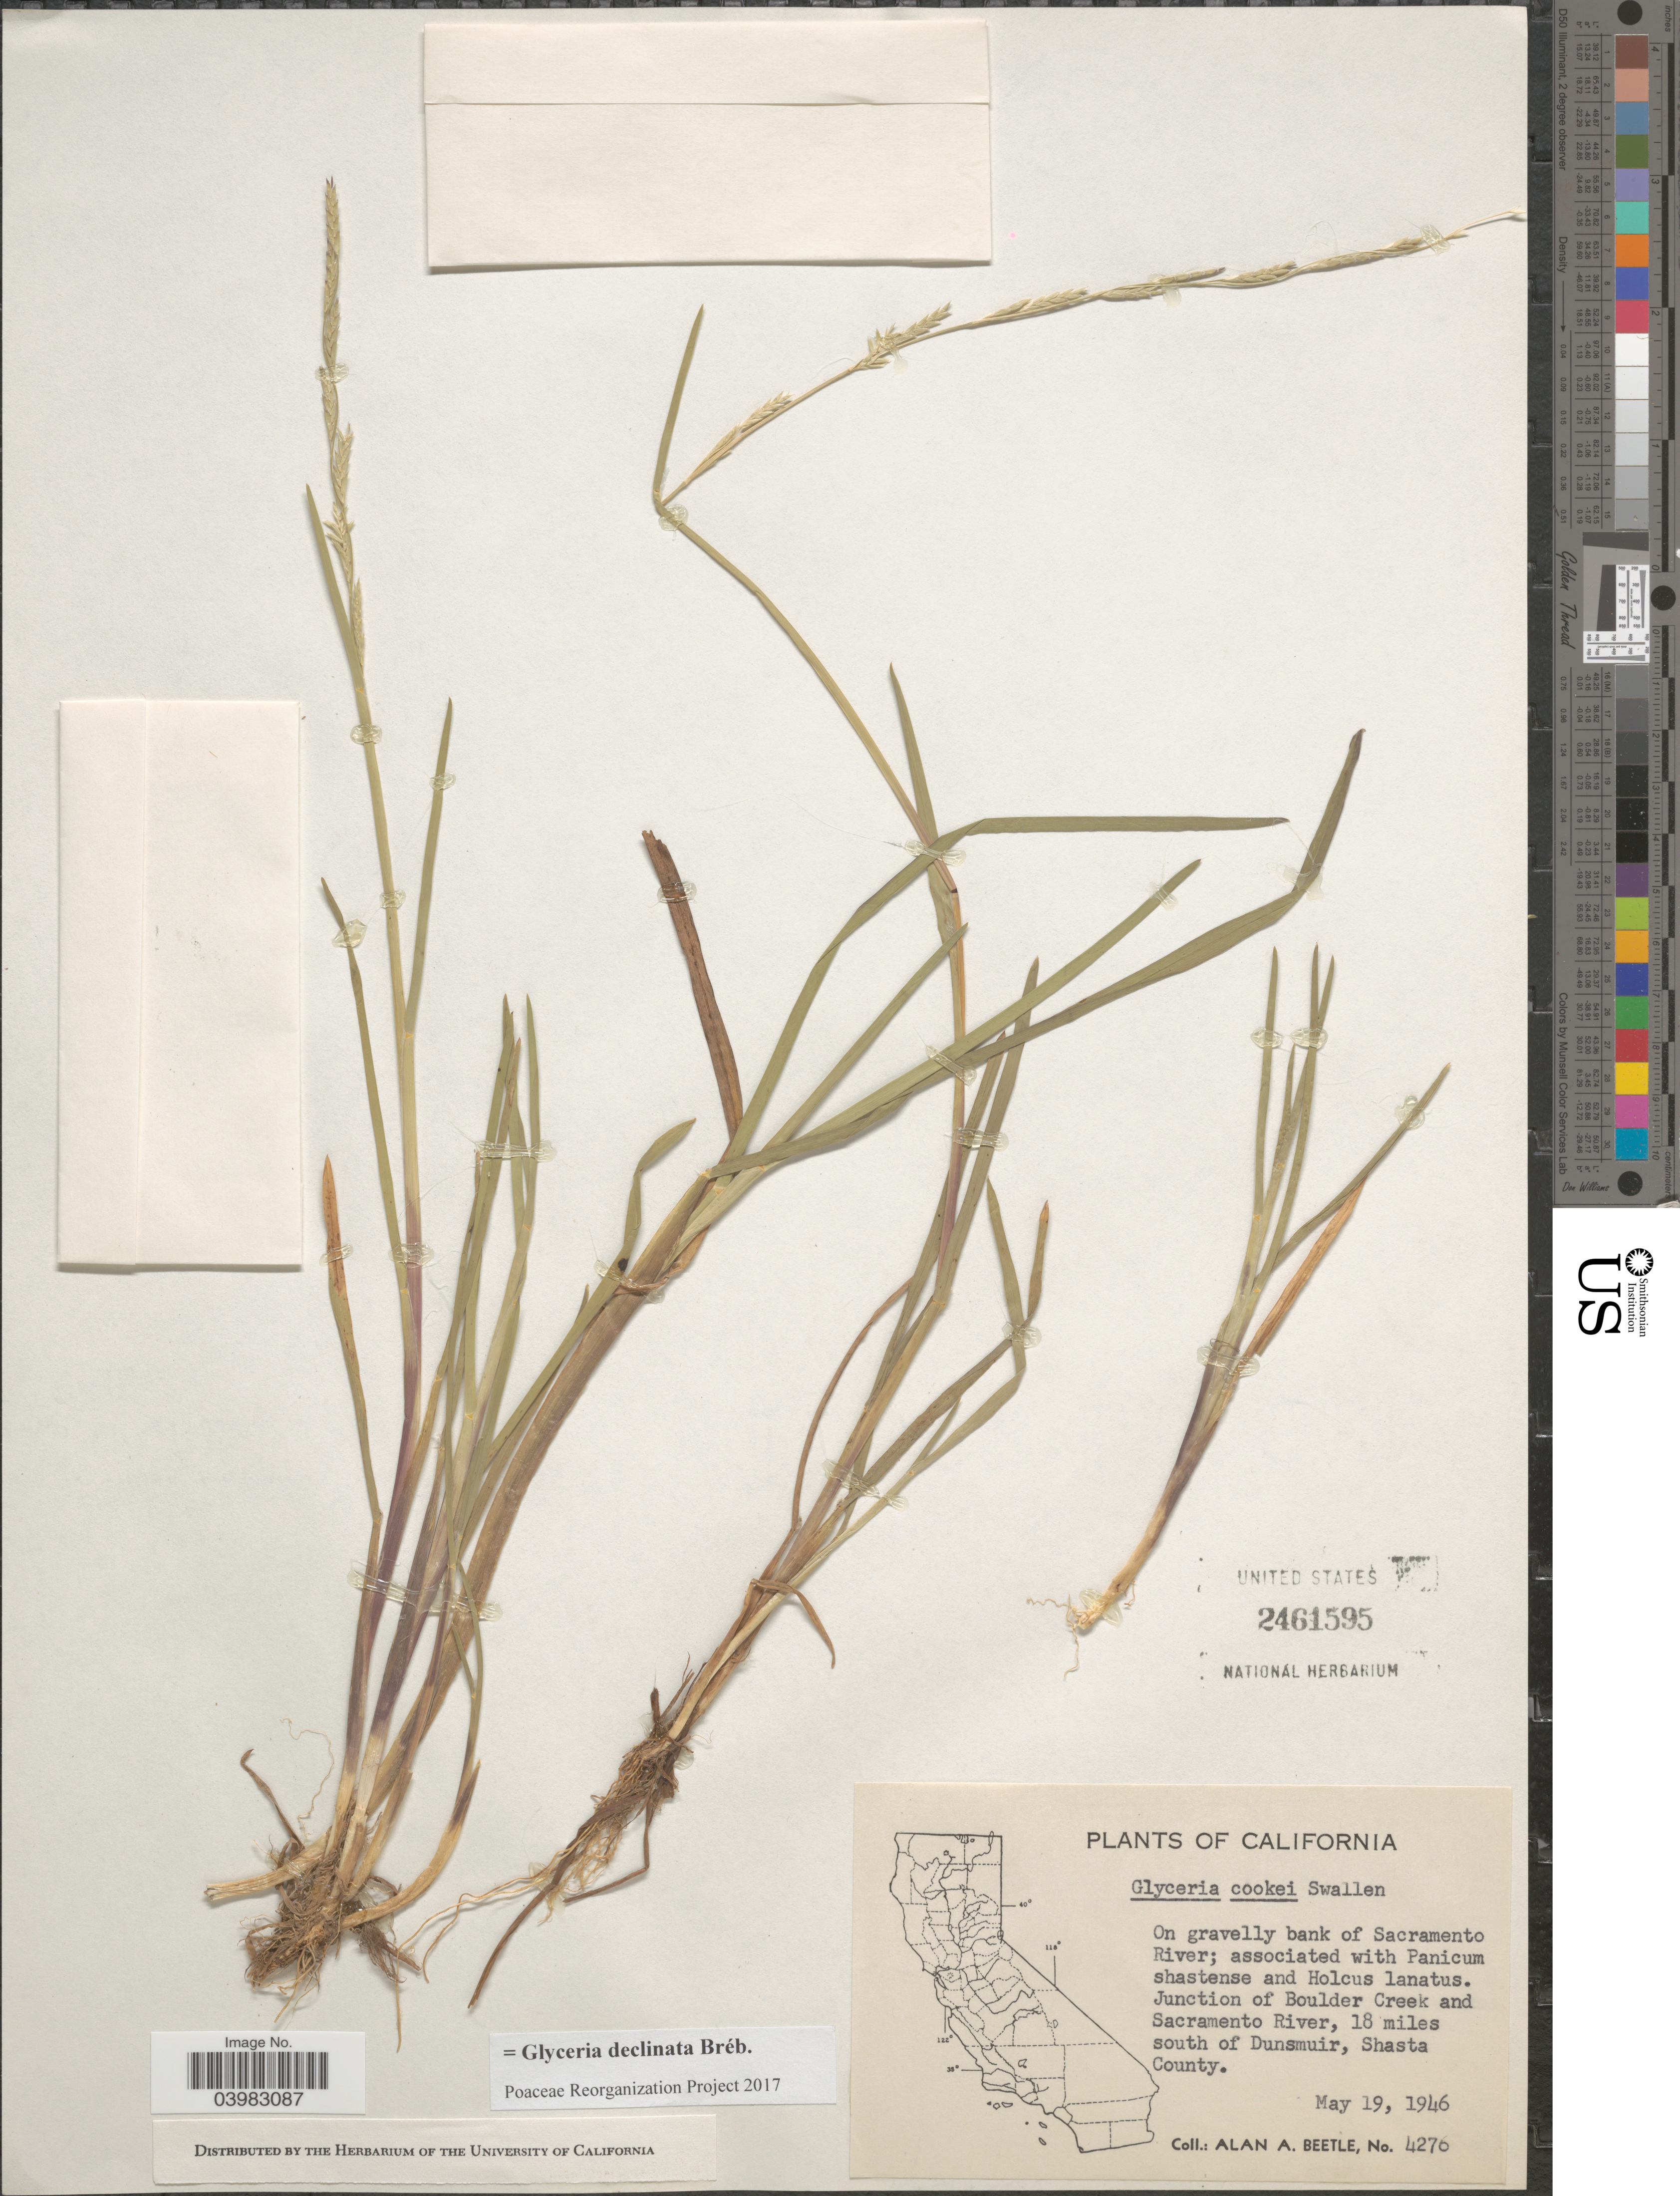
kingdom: Plantae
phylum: Tracheophyta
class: Liliopsida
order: Poales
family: Poaceae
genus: Glyceria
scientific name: Glyceria declinata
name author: Bréb.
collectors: A. A. Beetle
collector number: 4276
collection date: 1946-05-19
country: United States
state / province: California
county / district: Shasta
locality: On gravelly bank of Sacramento River; Junction of Boulder Creek and Sacramento River, 18 miles south of Dunsmuir, Shasta County.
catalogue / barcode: US 2461595